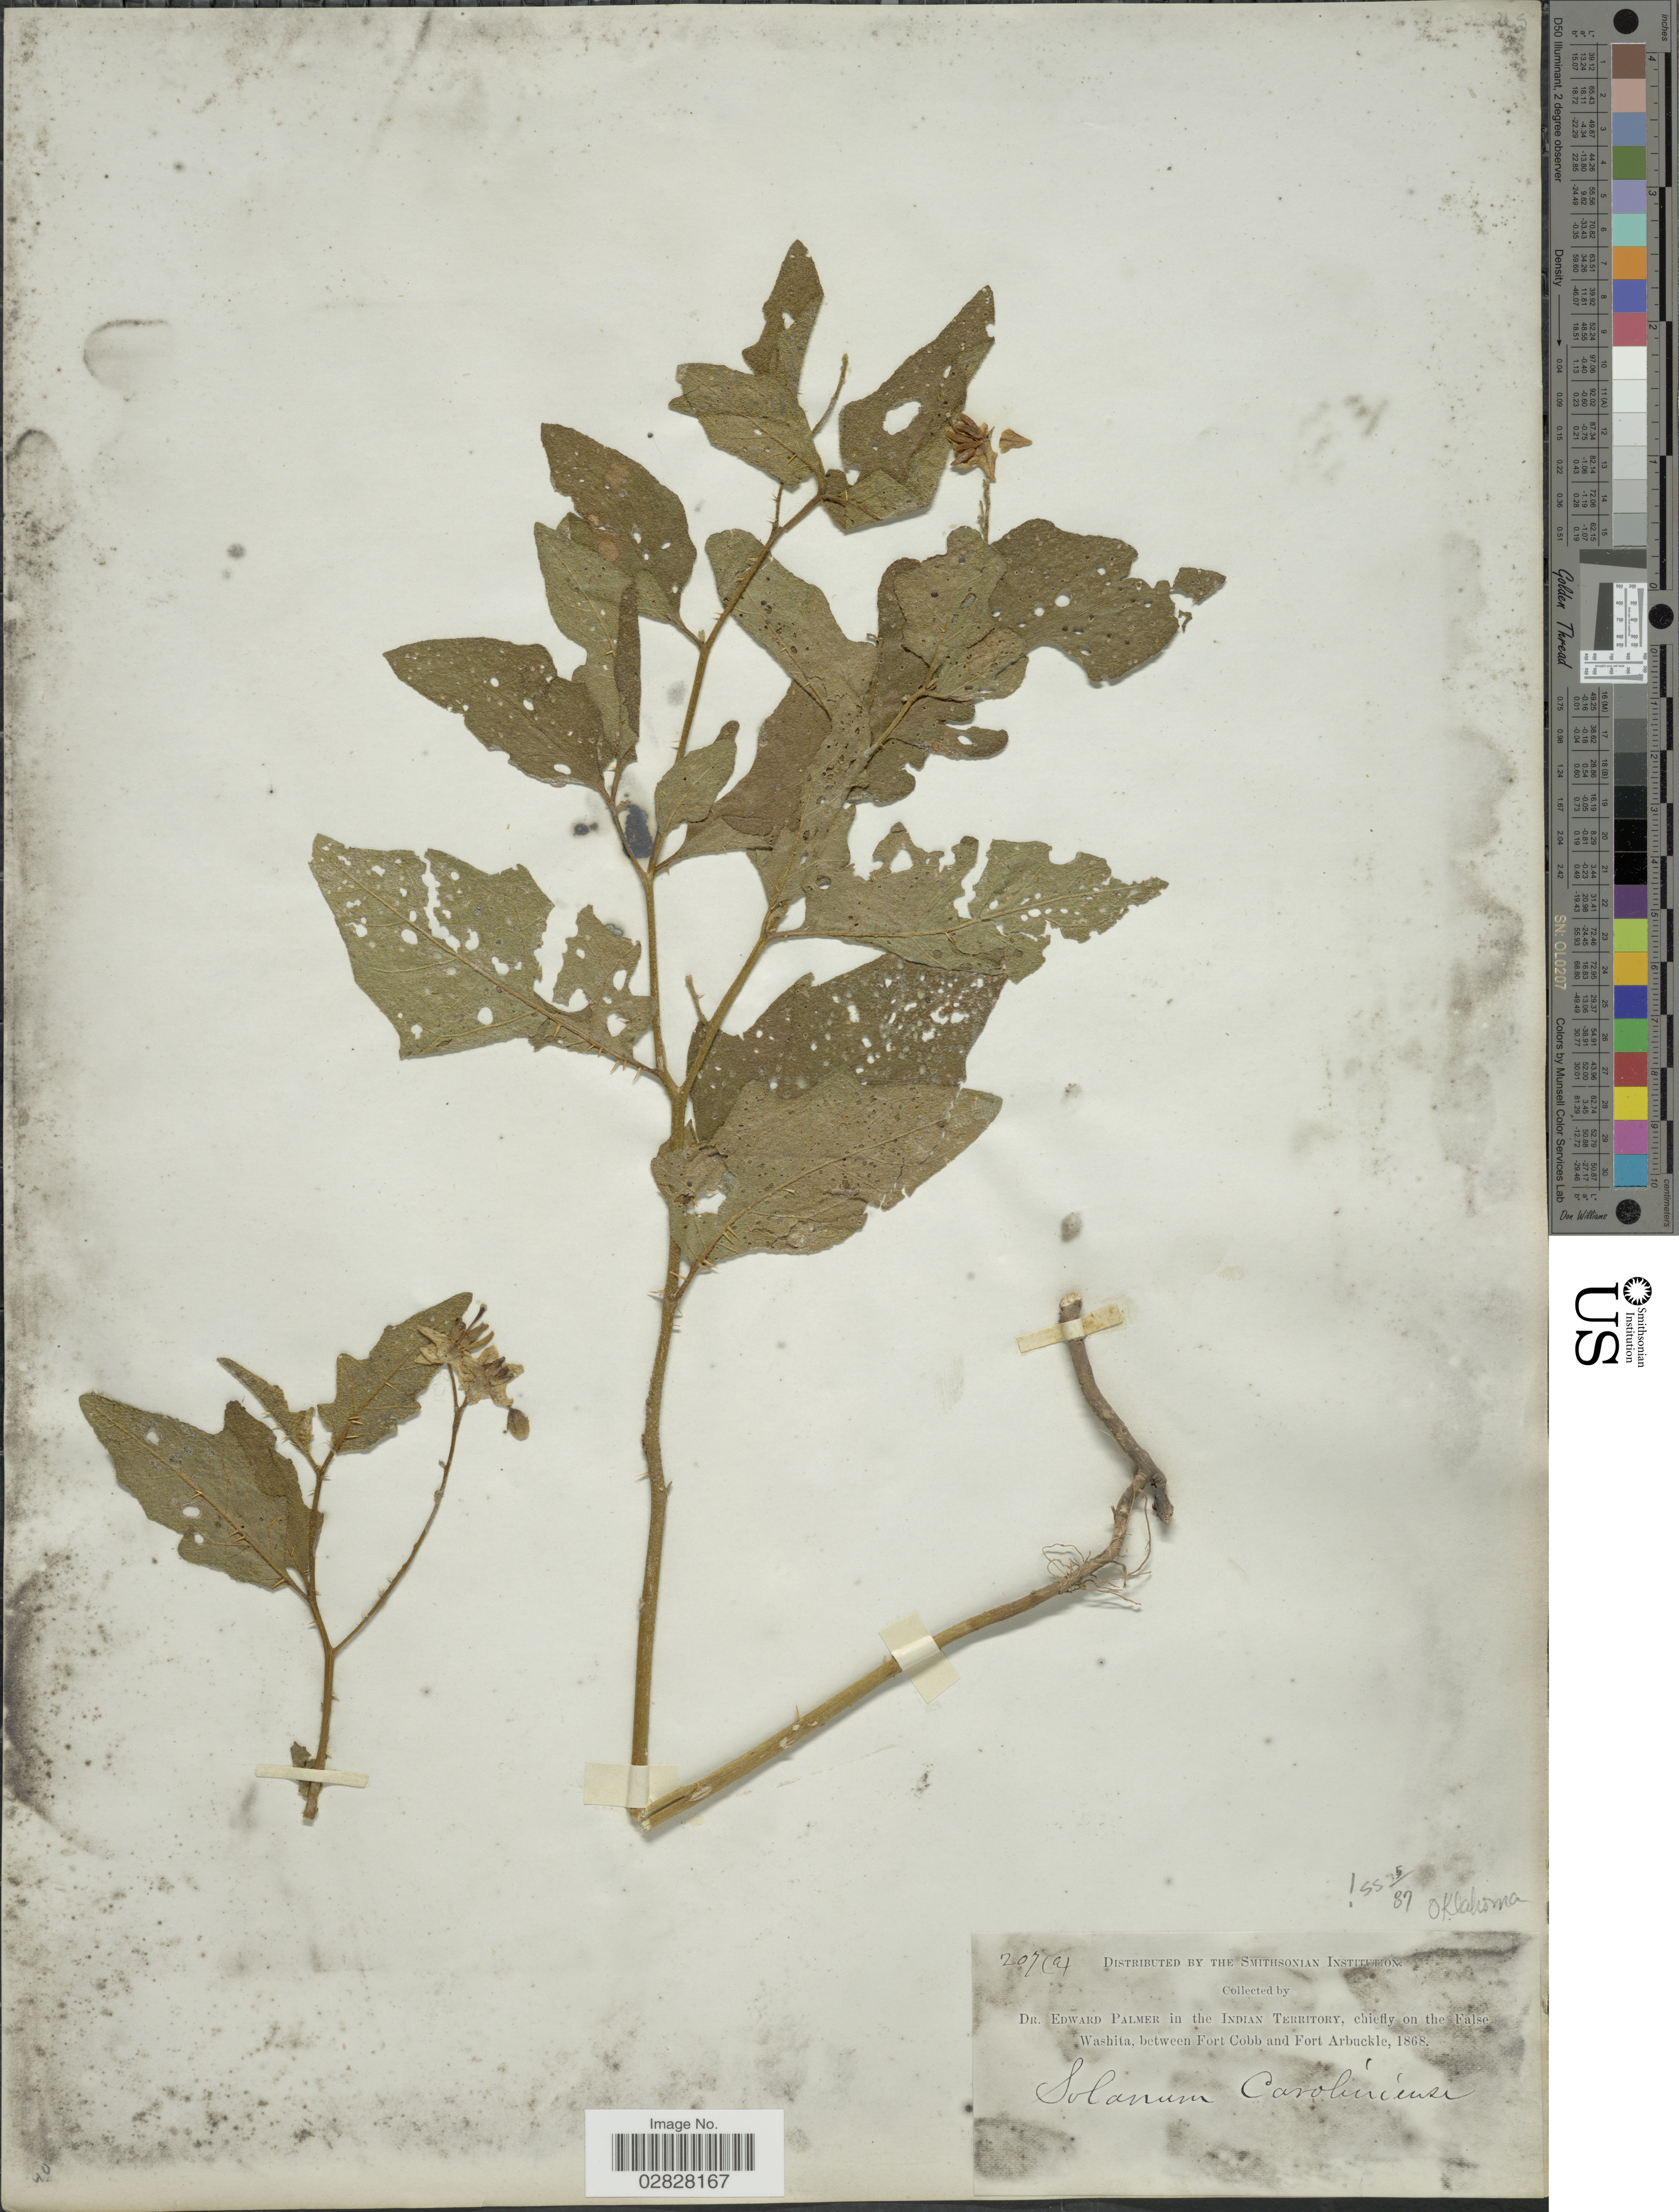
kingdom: Plantae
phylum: Tracheophyta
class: Magnoliopsida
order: Solanales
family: Solanaceae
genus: Solanum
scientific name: Solanum carolinense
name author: L.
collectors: E. Palmer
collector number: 207(a)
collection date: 1868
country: United States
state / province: Oklahoma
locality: Indian Territory, chiefly on the False Washita, between Fort Cobba and Fort Arbuckle.